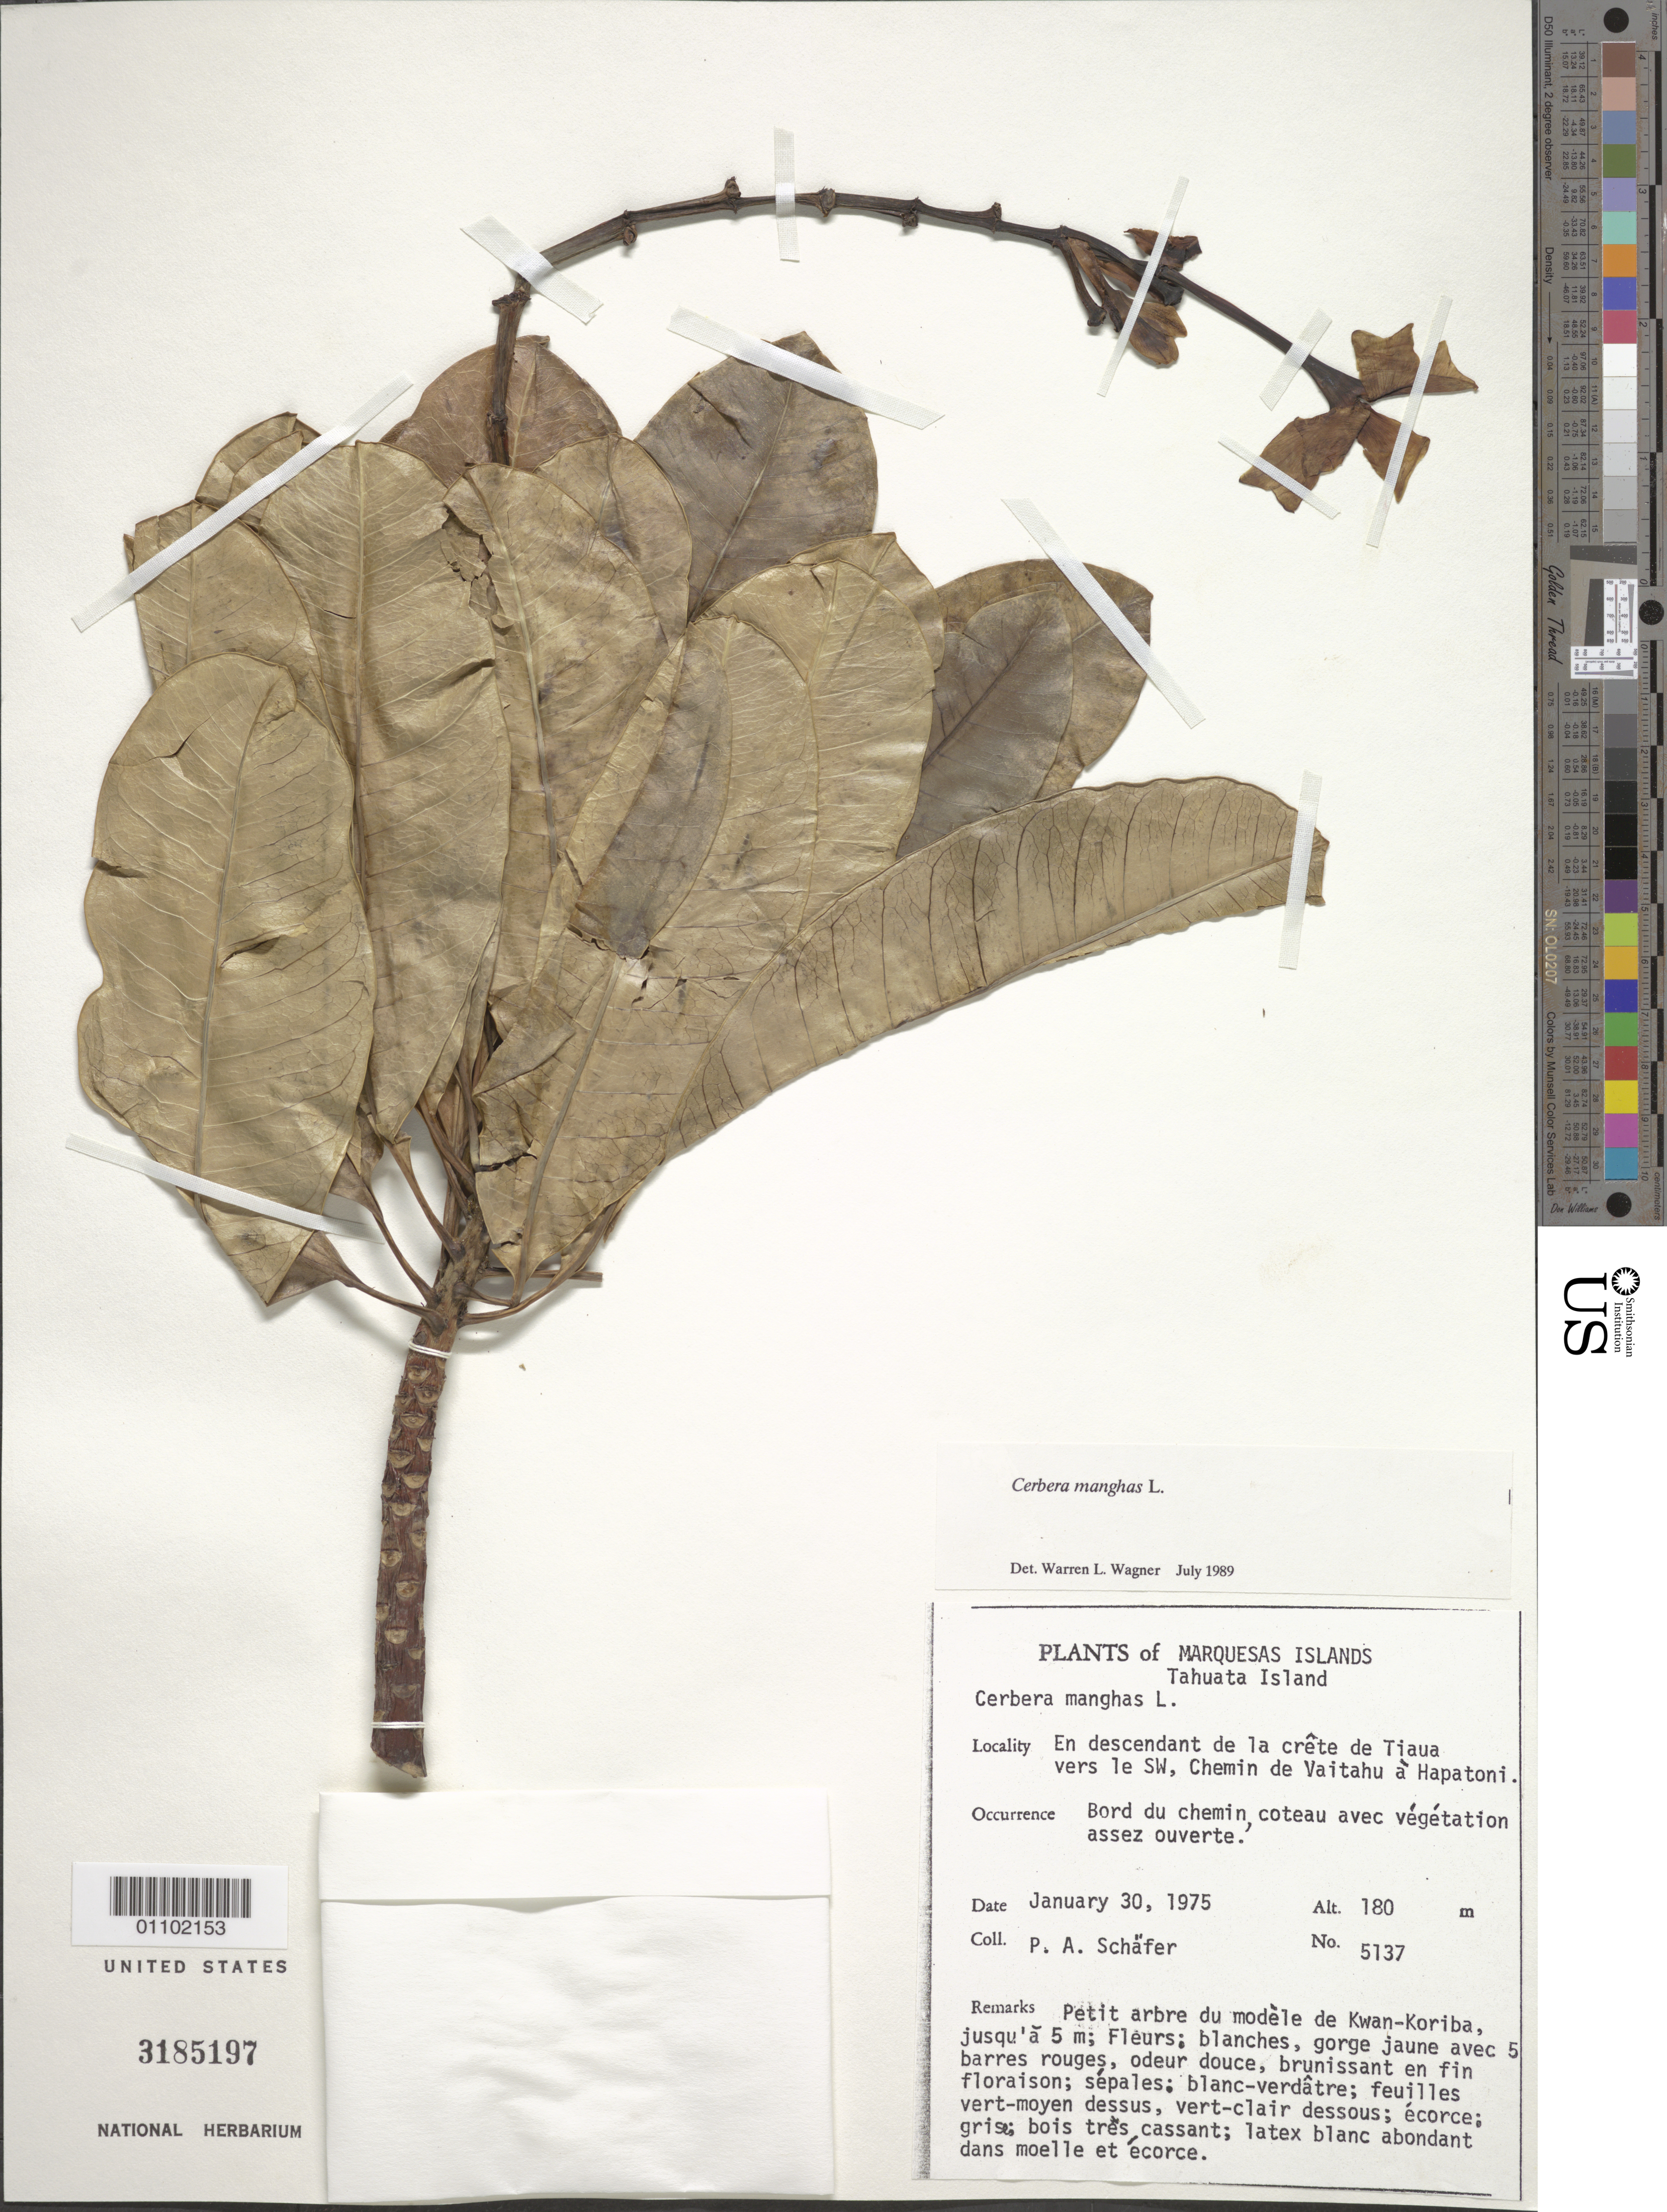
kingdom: Plantae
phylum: Tracheophyta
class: Magnoliopsida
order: Gentianales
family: Apocynaceae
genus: Cerbera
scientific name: Cerbera manghas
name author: L.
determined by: Wagner, W. L., (BOT), Smithsonian Institution - National Museum of Natural History (UNITED STATES)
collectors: P. A. Schäfer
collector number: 5137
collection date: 1975-01-30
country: French Polynesia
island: Tahuata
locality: En descendant de crête de Tiaua vers la SW, chemin de Vaitahu à Hapatoni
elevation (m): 180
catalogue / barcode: US 3185197